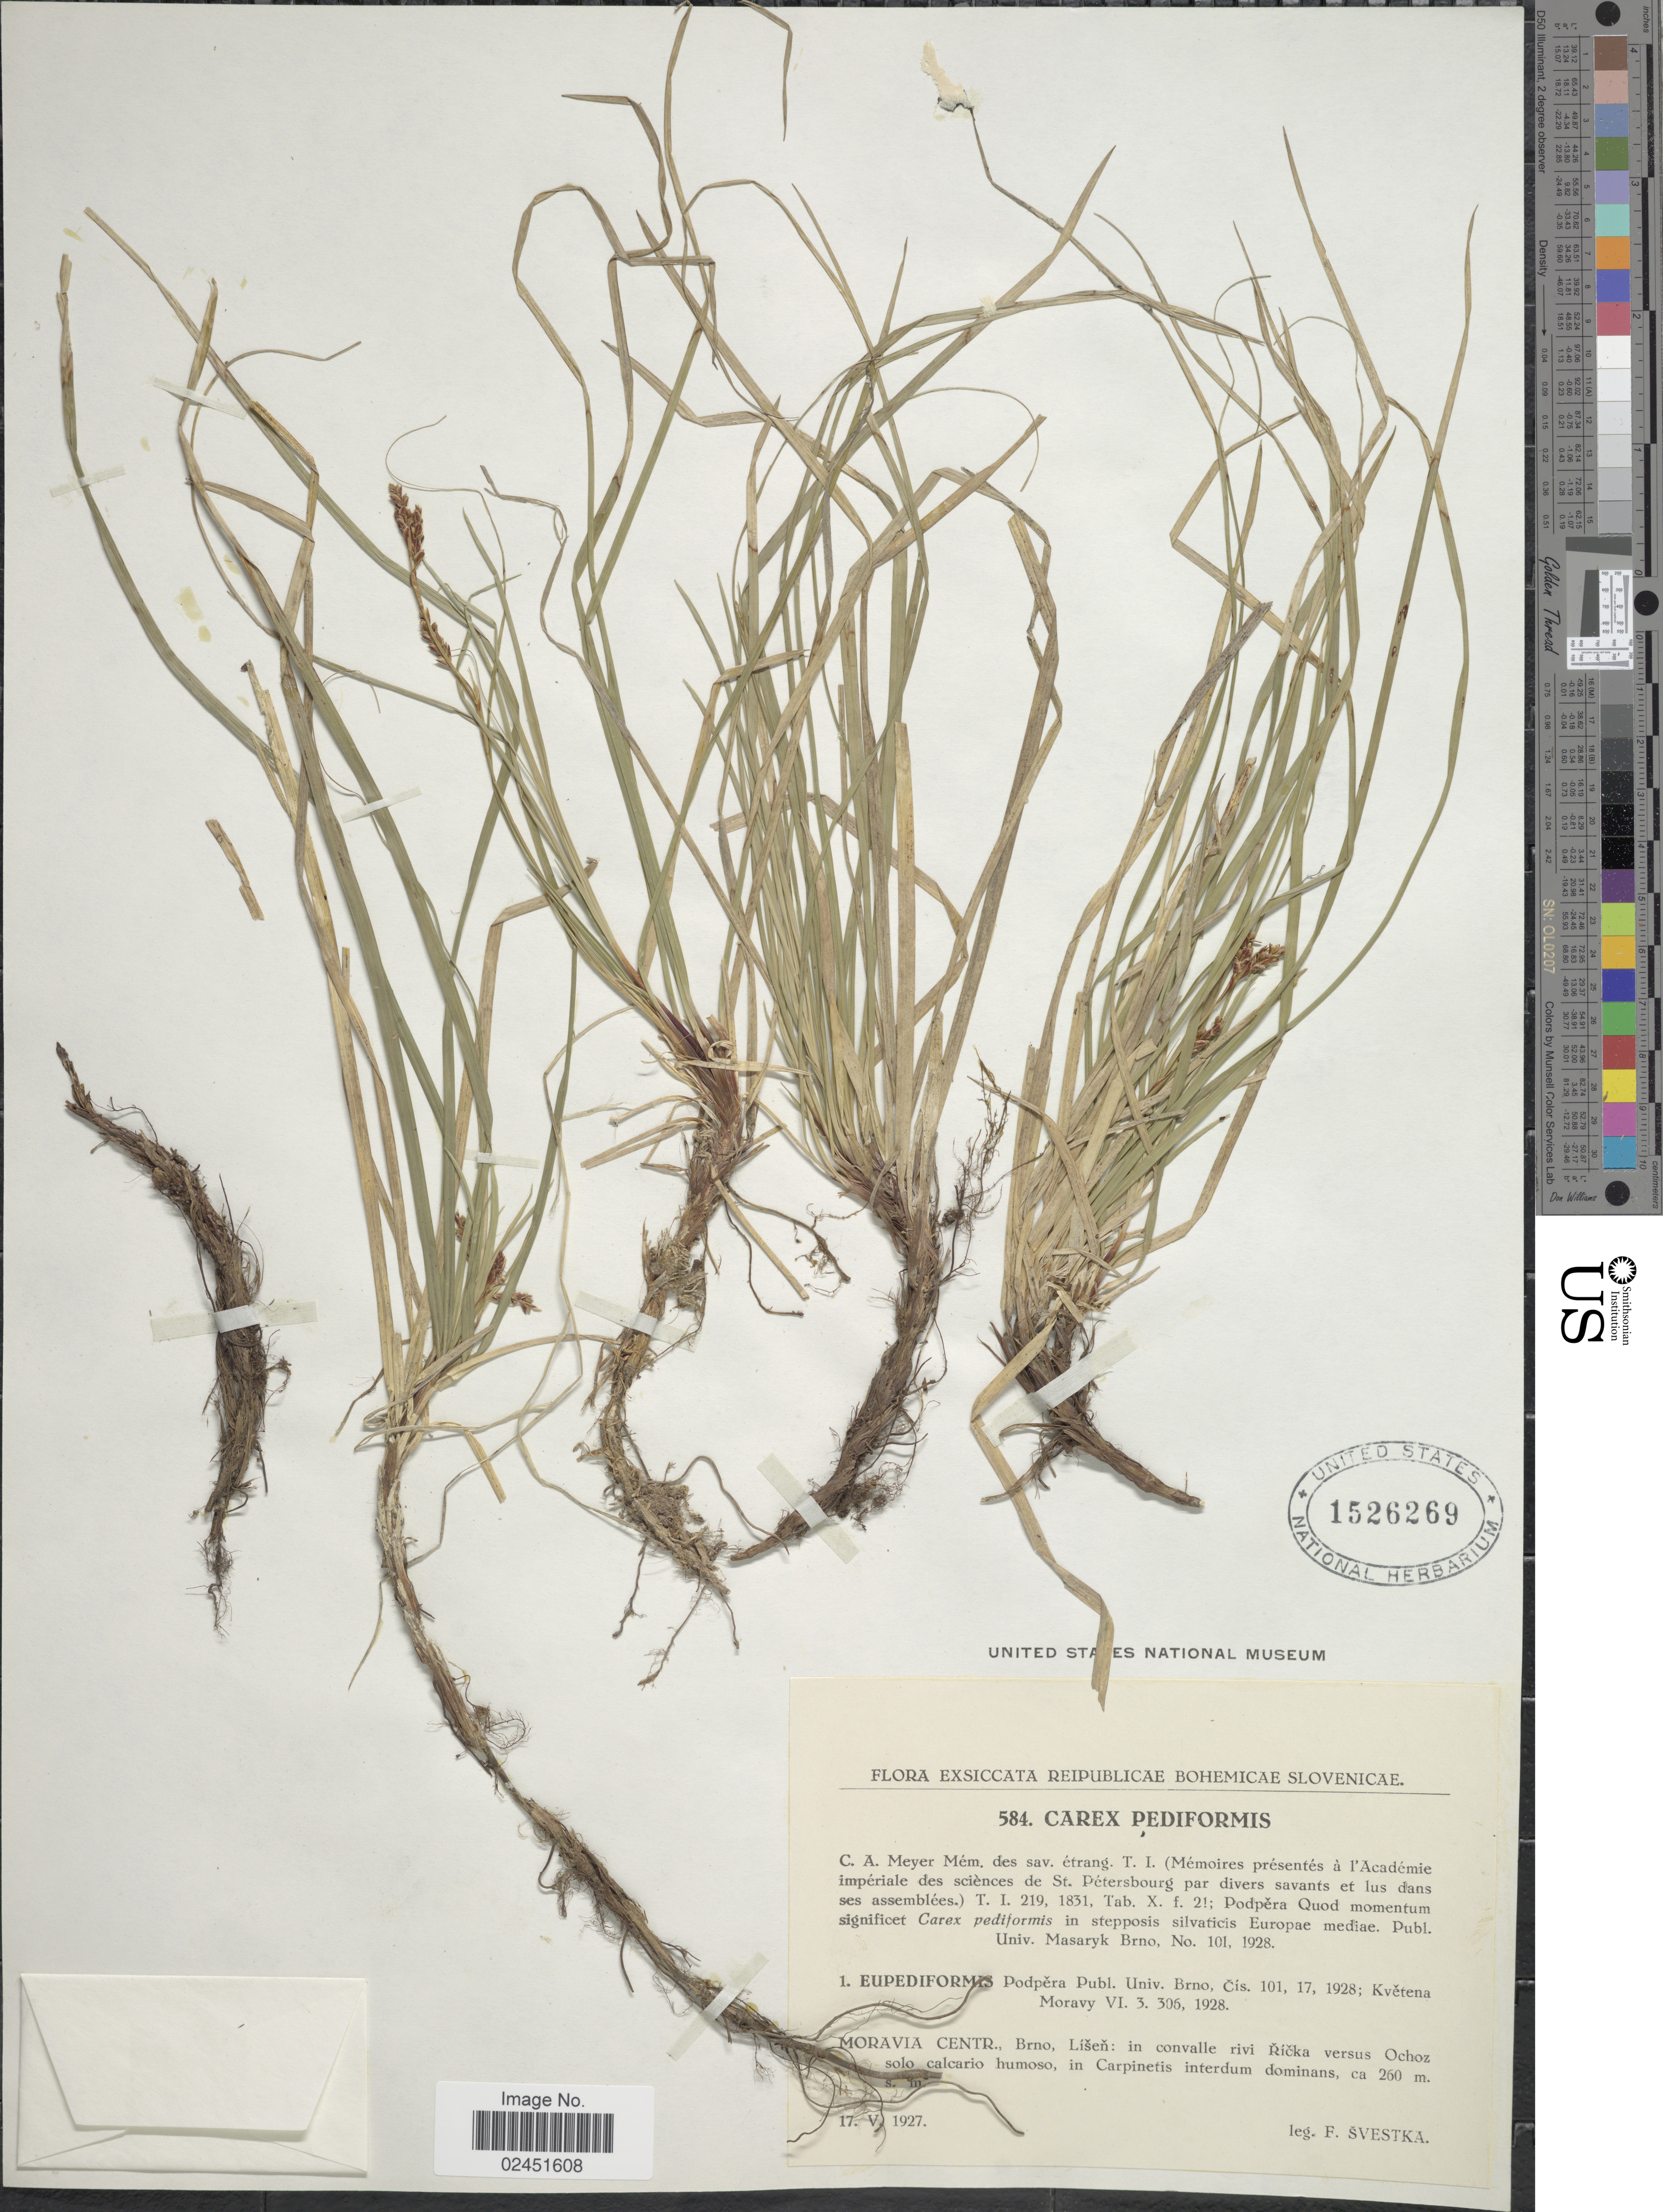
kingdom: Plantae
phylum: Tracheophyta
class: Liliopsida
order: Poales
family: Cyperaceae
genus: Carex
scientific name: Carex pediformis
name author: C.A. Mey.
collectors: F. Svestka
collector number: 584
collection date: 1927-05-17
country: Czechia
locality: Moravia Centr., Brno, Lisen: in convalle rivi Ricka versus Ochoz solo calcario humoso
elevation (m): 260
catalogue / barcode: US 1526269